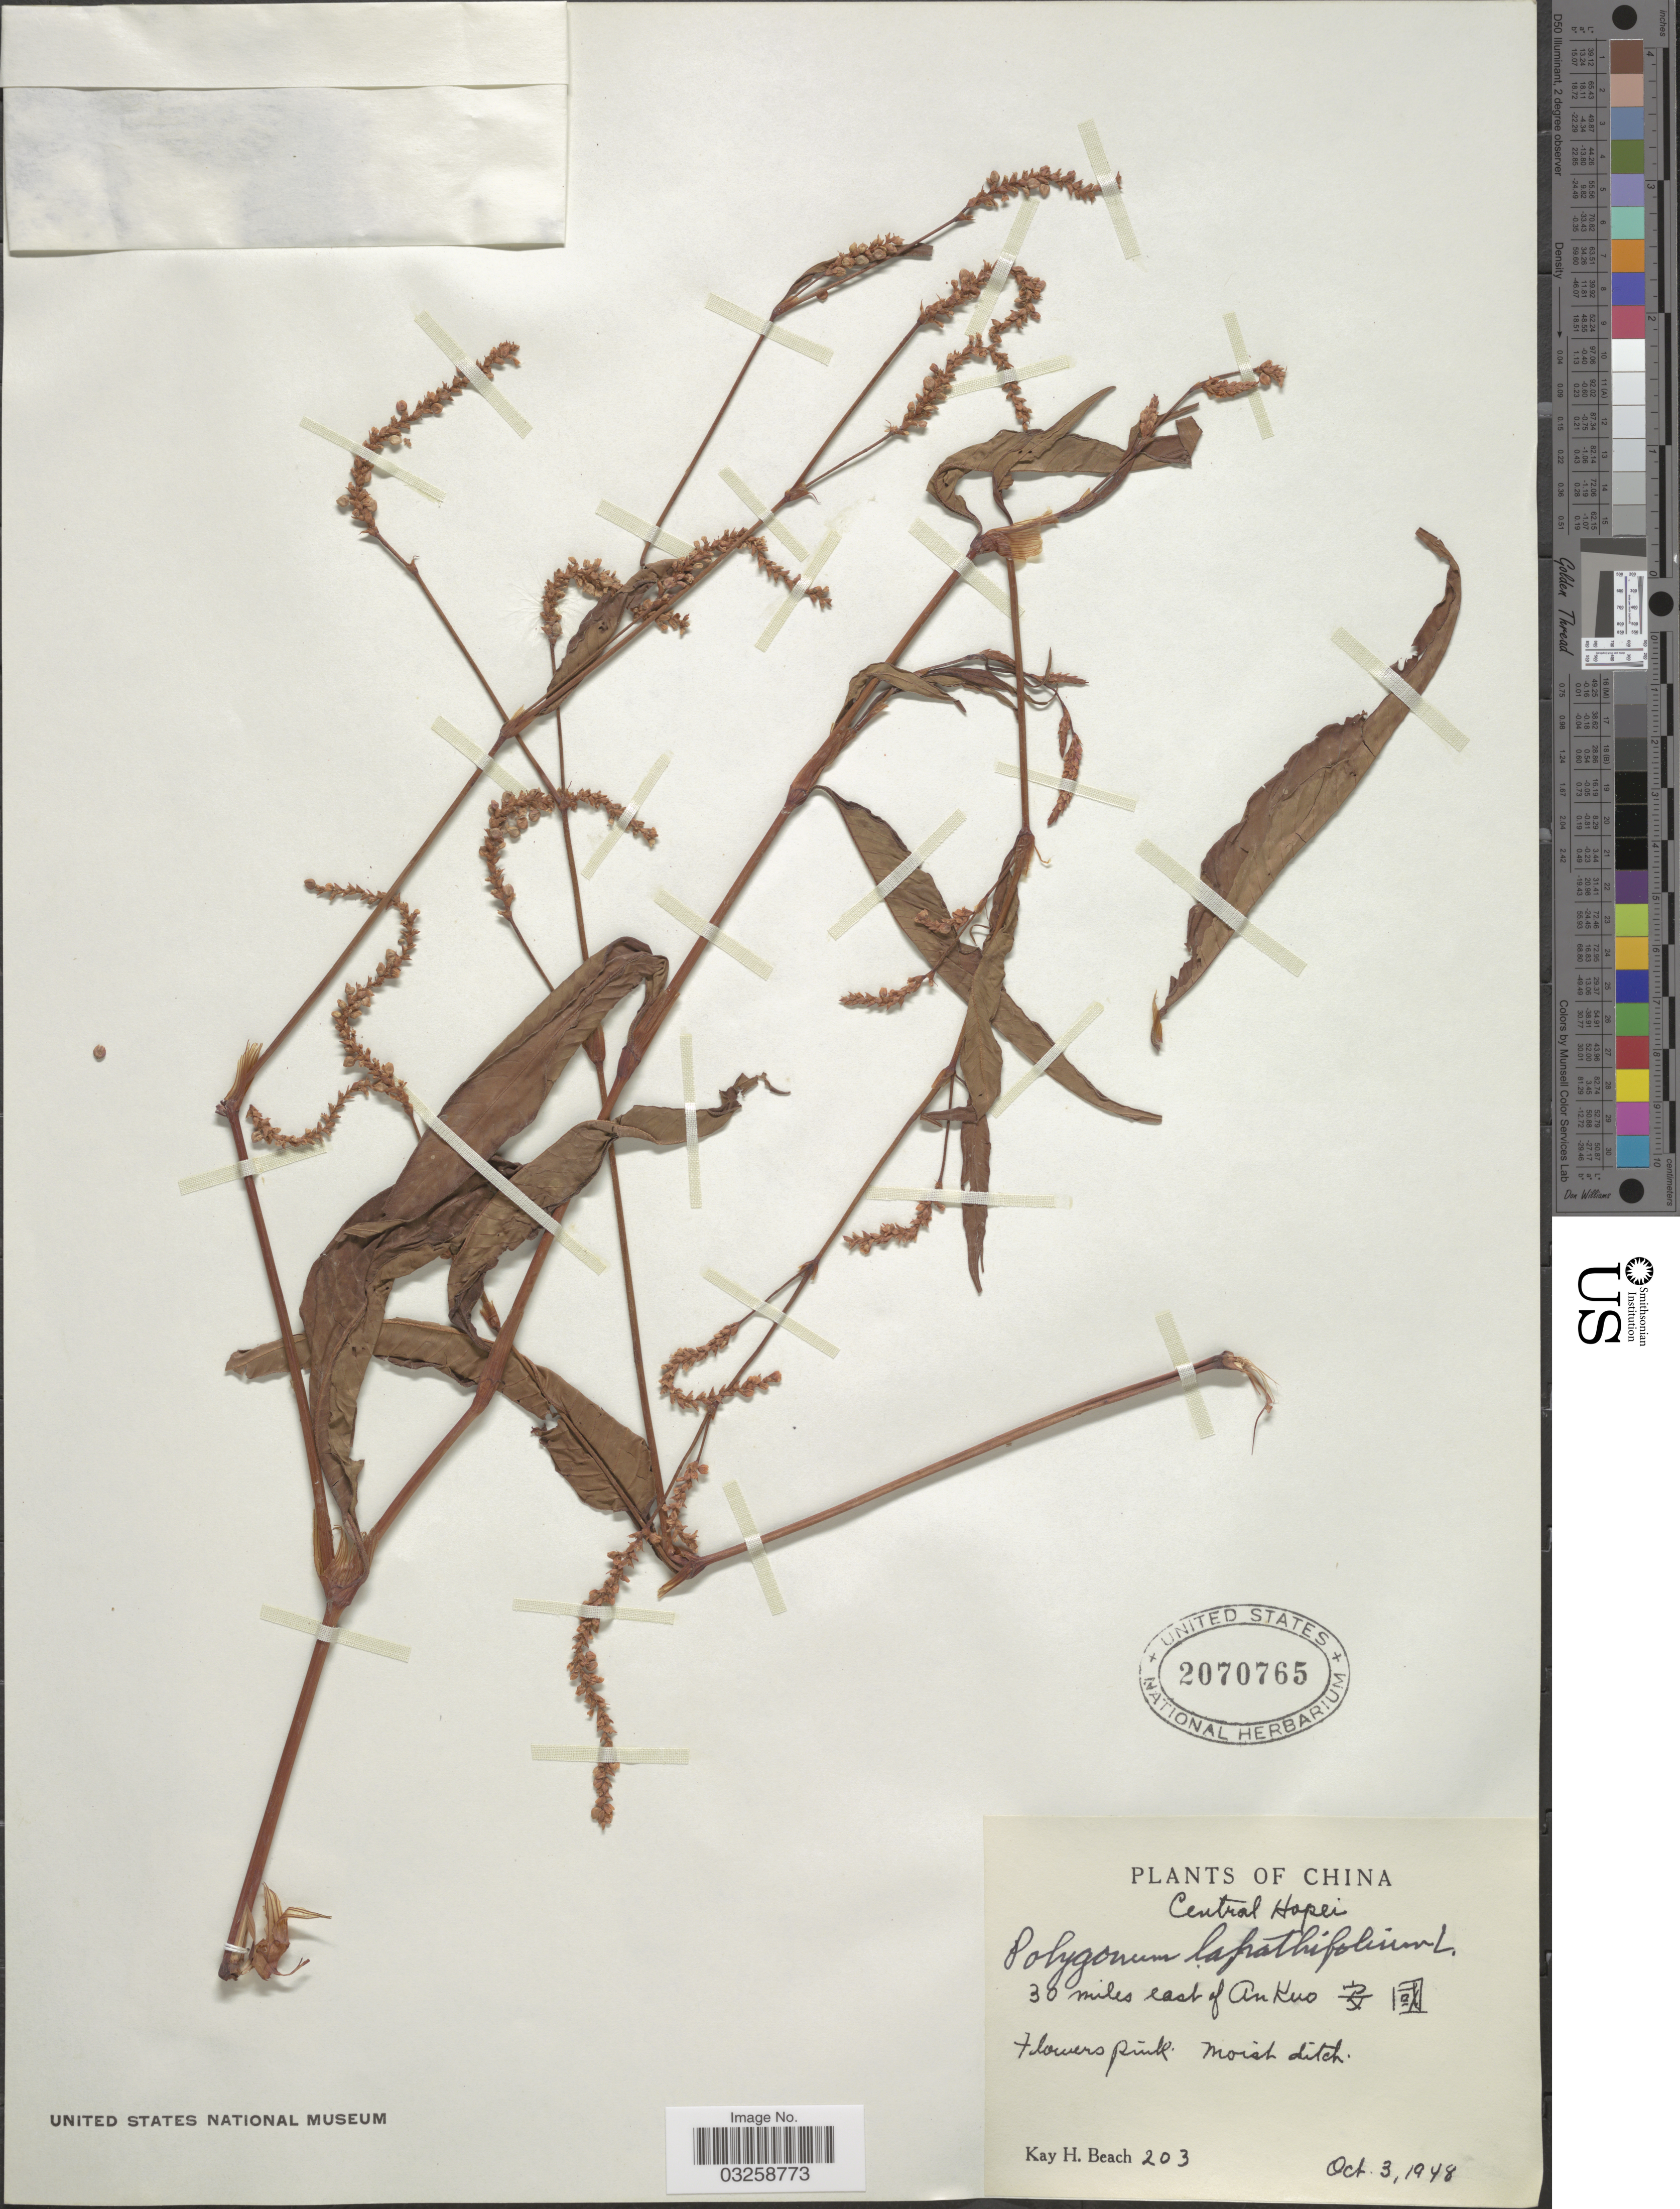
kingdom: Plantae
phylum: Tracheophyta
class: Magnoliopsida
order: Caryophyllales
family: Polygonaceae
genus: Polygonum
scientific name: Polygonum lapathifolium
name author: L.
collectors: K. H. Beach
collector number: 203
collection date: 1948-10-03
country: China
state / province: Hebei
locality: Central Hopei. 30 miles east of An Kuo. X.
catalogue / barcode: US 2070765